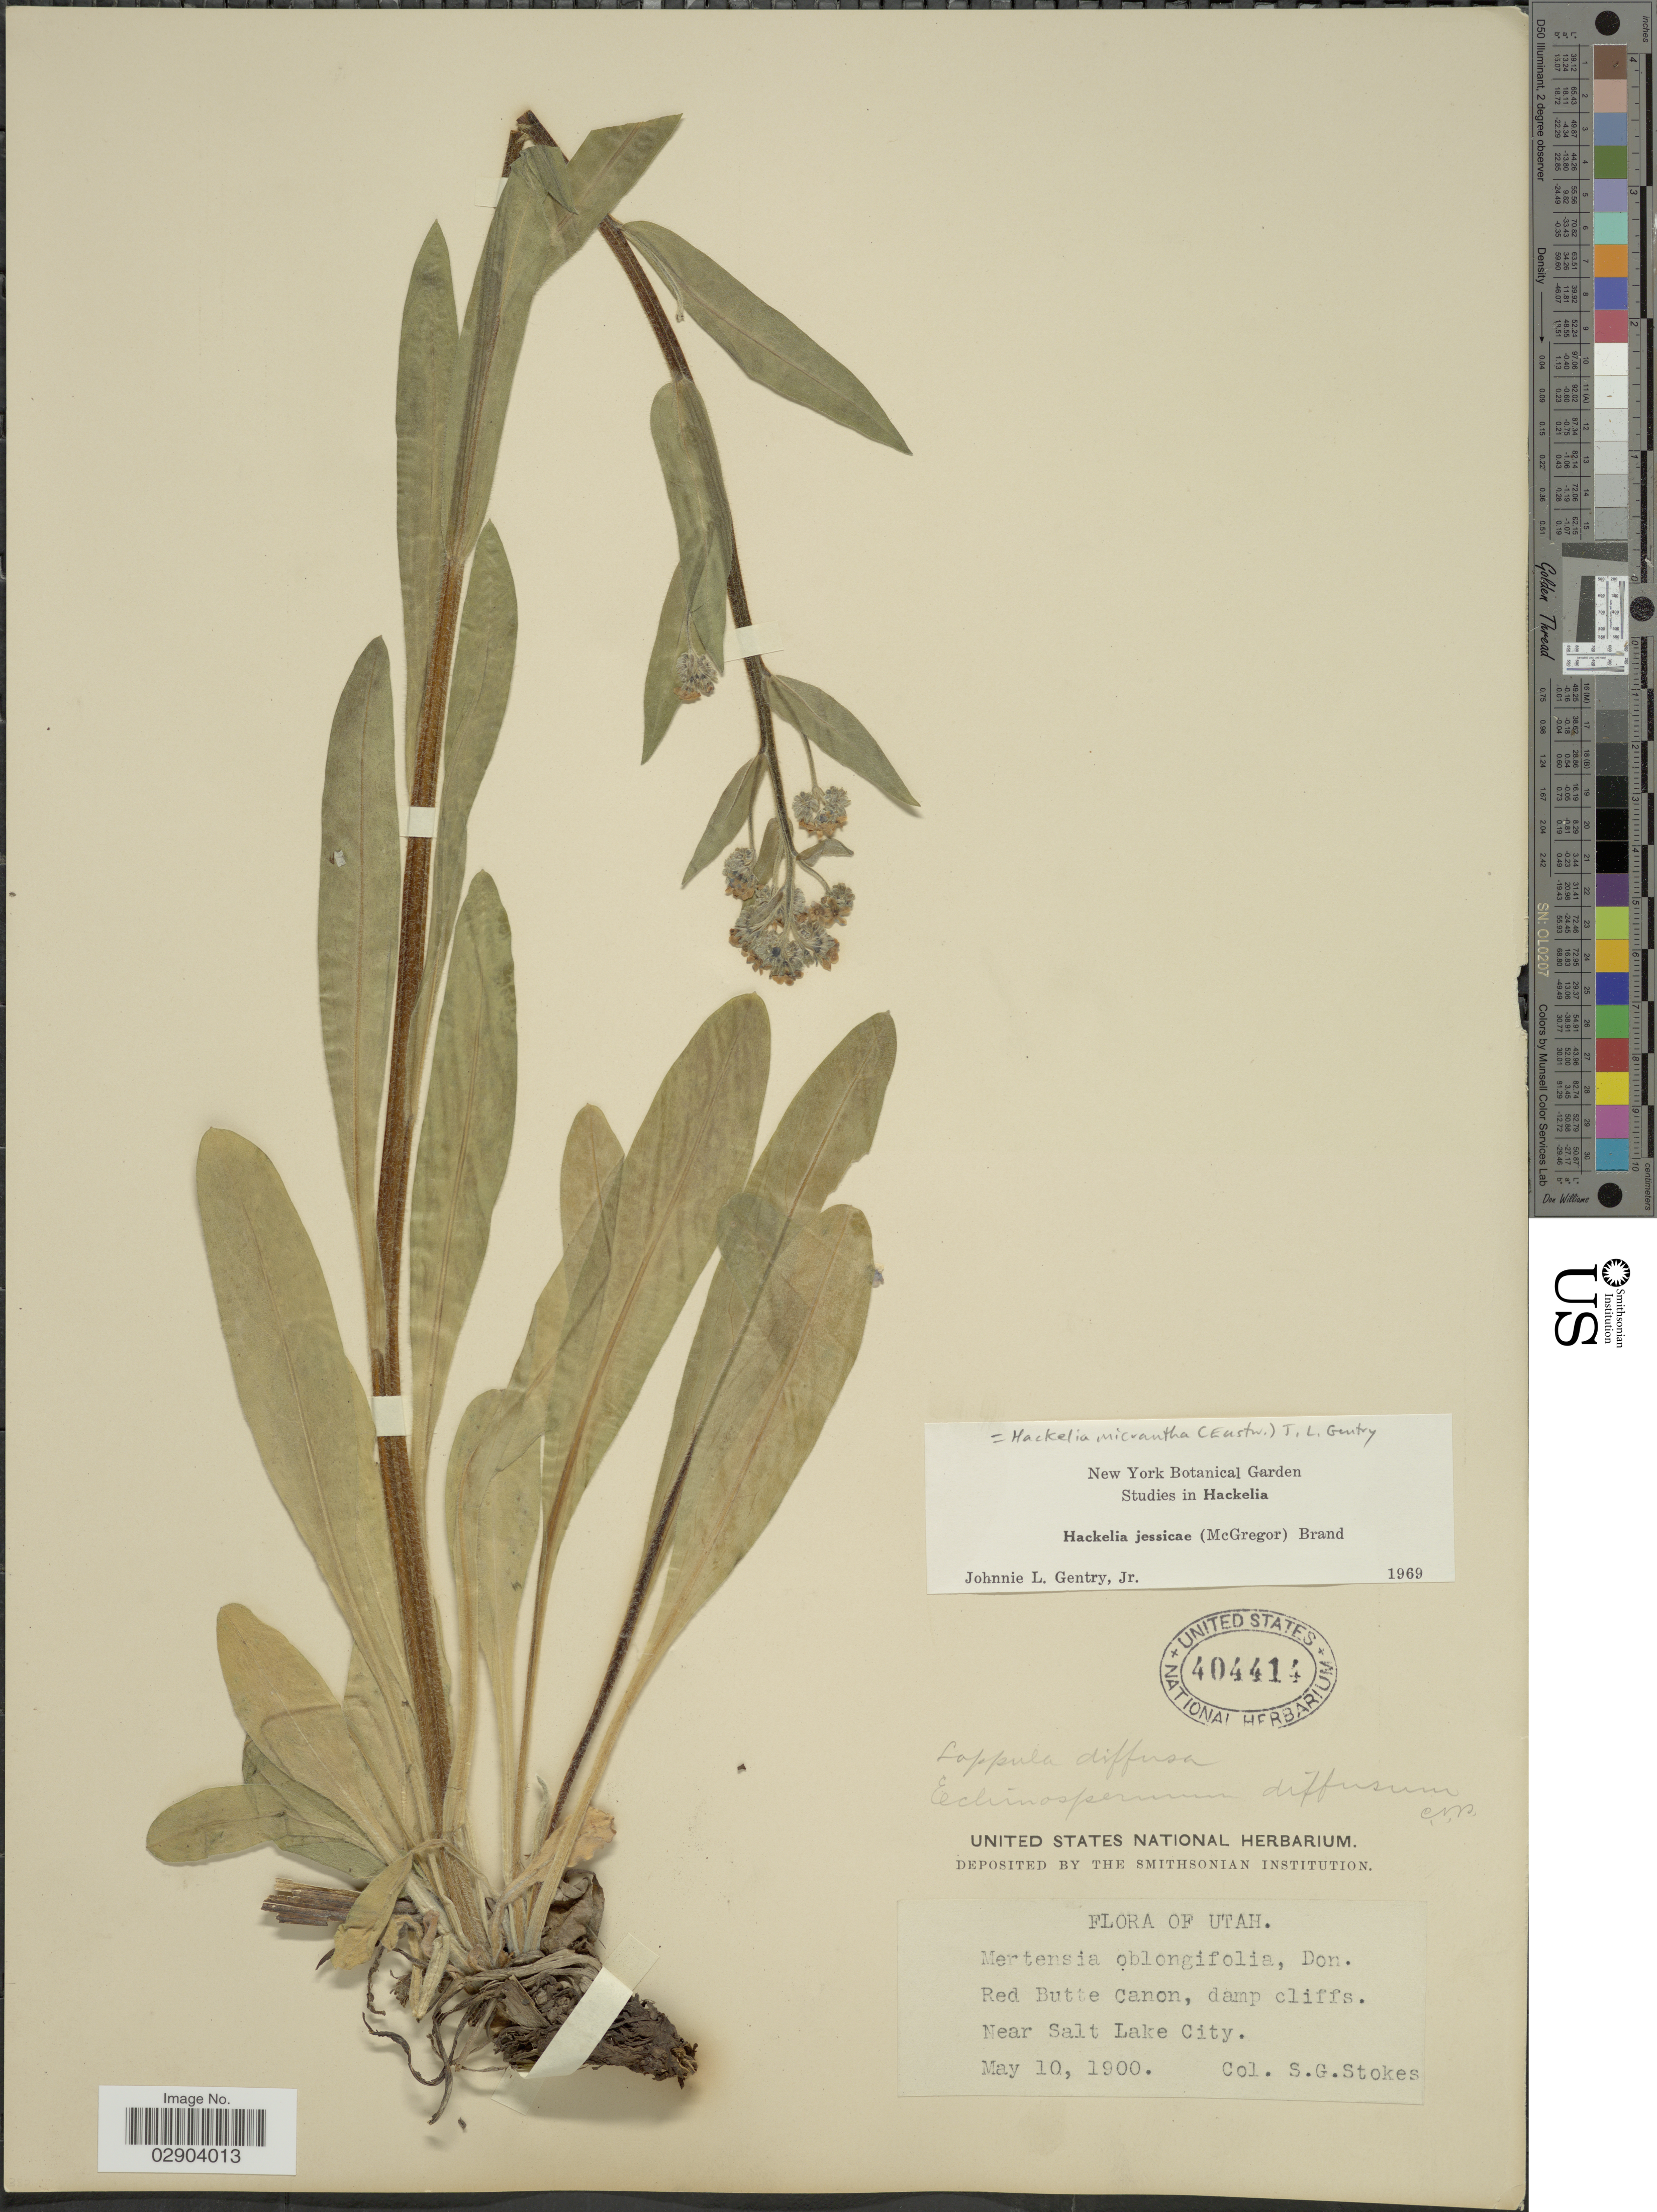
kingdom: Plantae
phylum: Tracheophyta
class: Magnoliopsida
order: Boraginales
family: Boraginaceae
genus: Hackelia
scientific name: Hackelia micrantha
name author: (Eastw.) J.L. Gentry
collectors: S. G. Stokes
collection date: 1900-05-10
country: United States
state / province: Utah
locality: Red Butte Canon, damp cliffs. Near Salt Lake City.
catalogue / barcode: US 404414